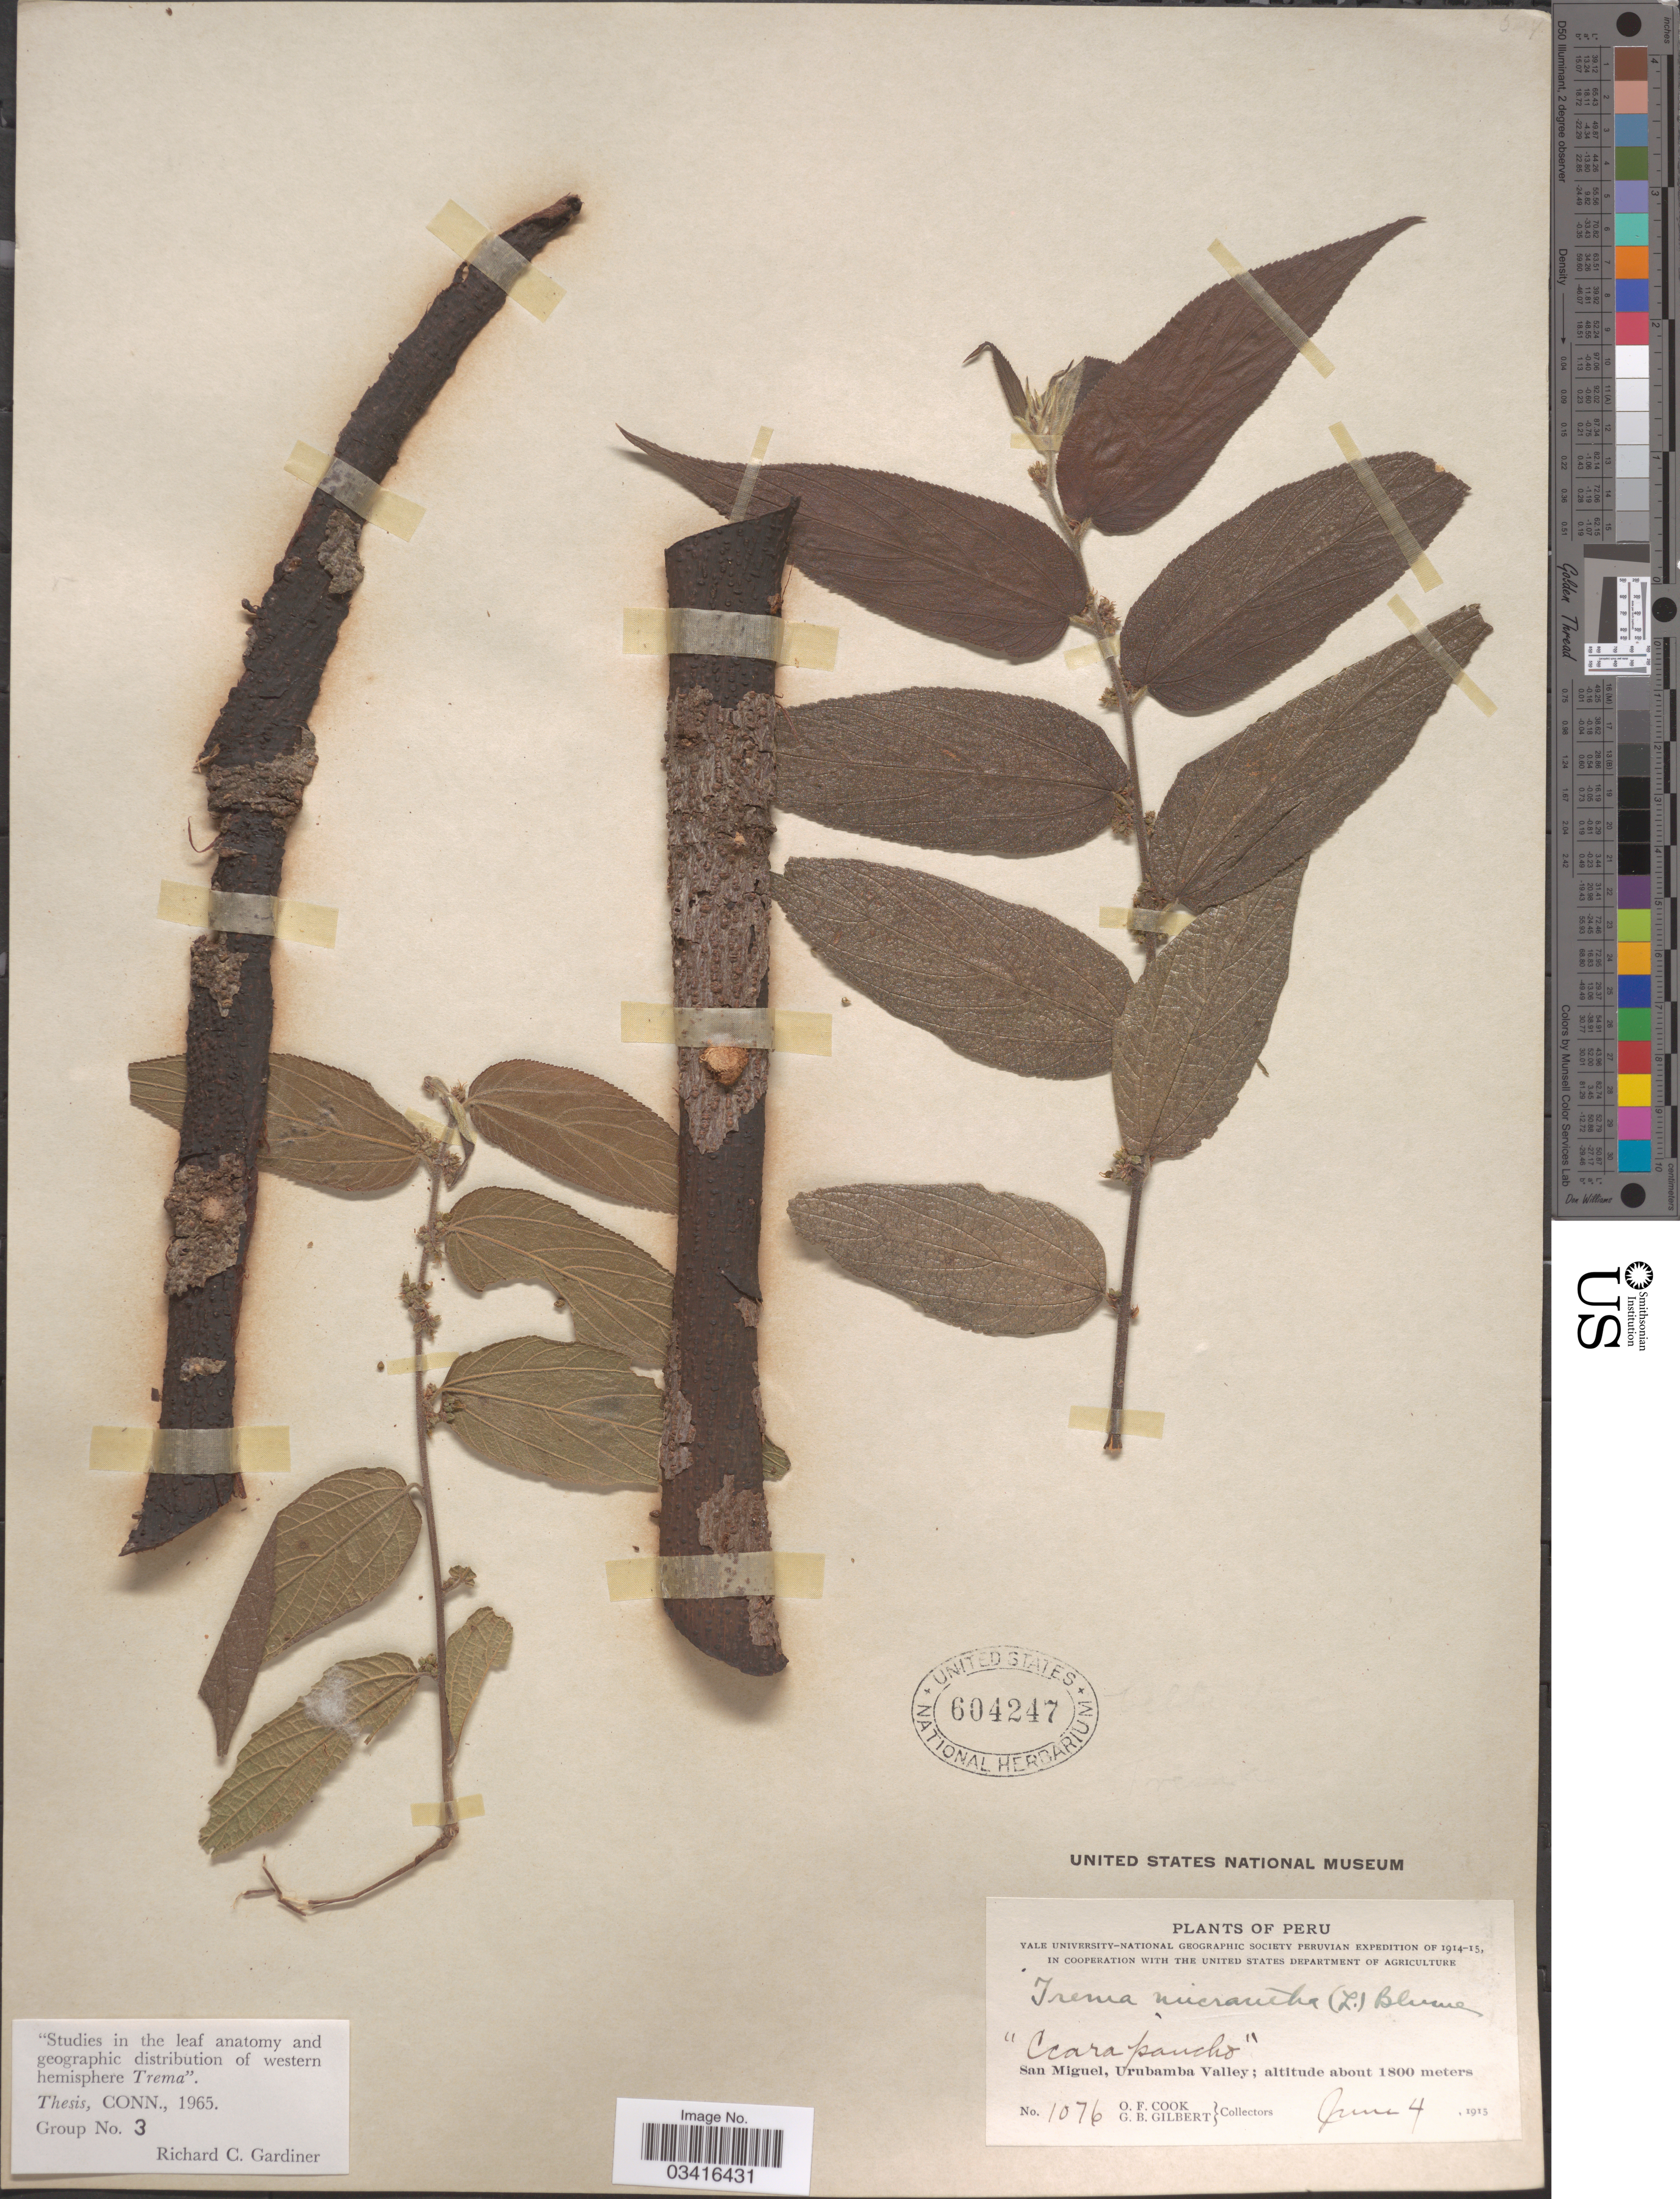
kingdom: Plantae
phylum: Tracheophyta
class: Magnoliopsida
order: Rosales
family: Cannabaceae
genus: Trema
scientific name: Trema micranthum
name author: (L.) Blume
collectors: O. F. Cook & G. B. Gilbert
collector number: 1076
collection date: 1915-06-04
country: Peru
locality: Ccara pancho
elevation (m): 1800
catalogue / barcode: US 604247